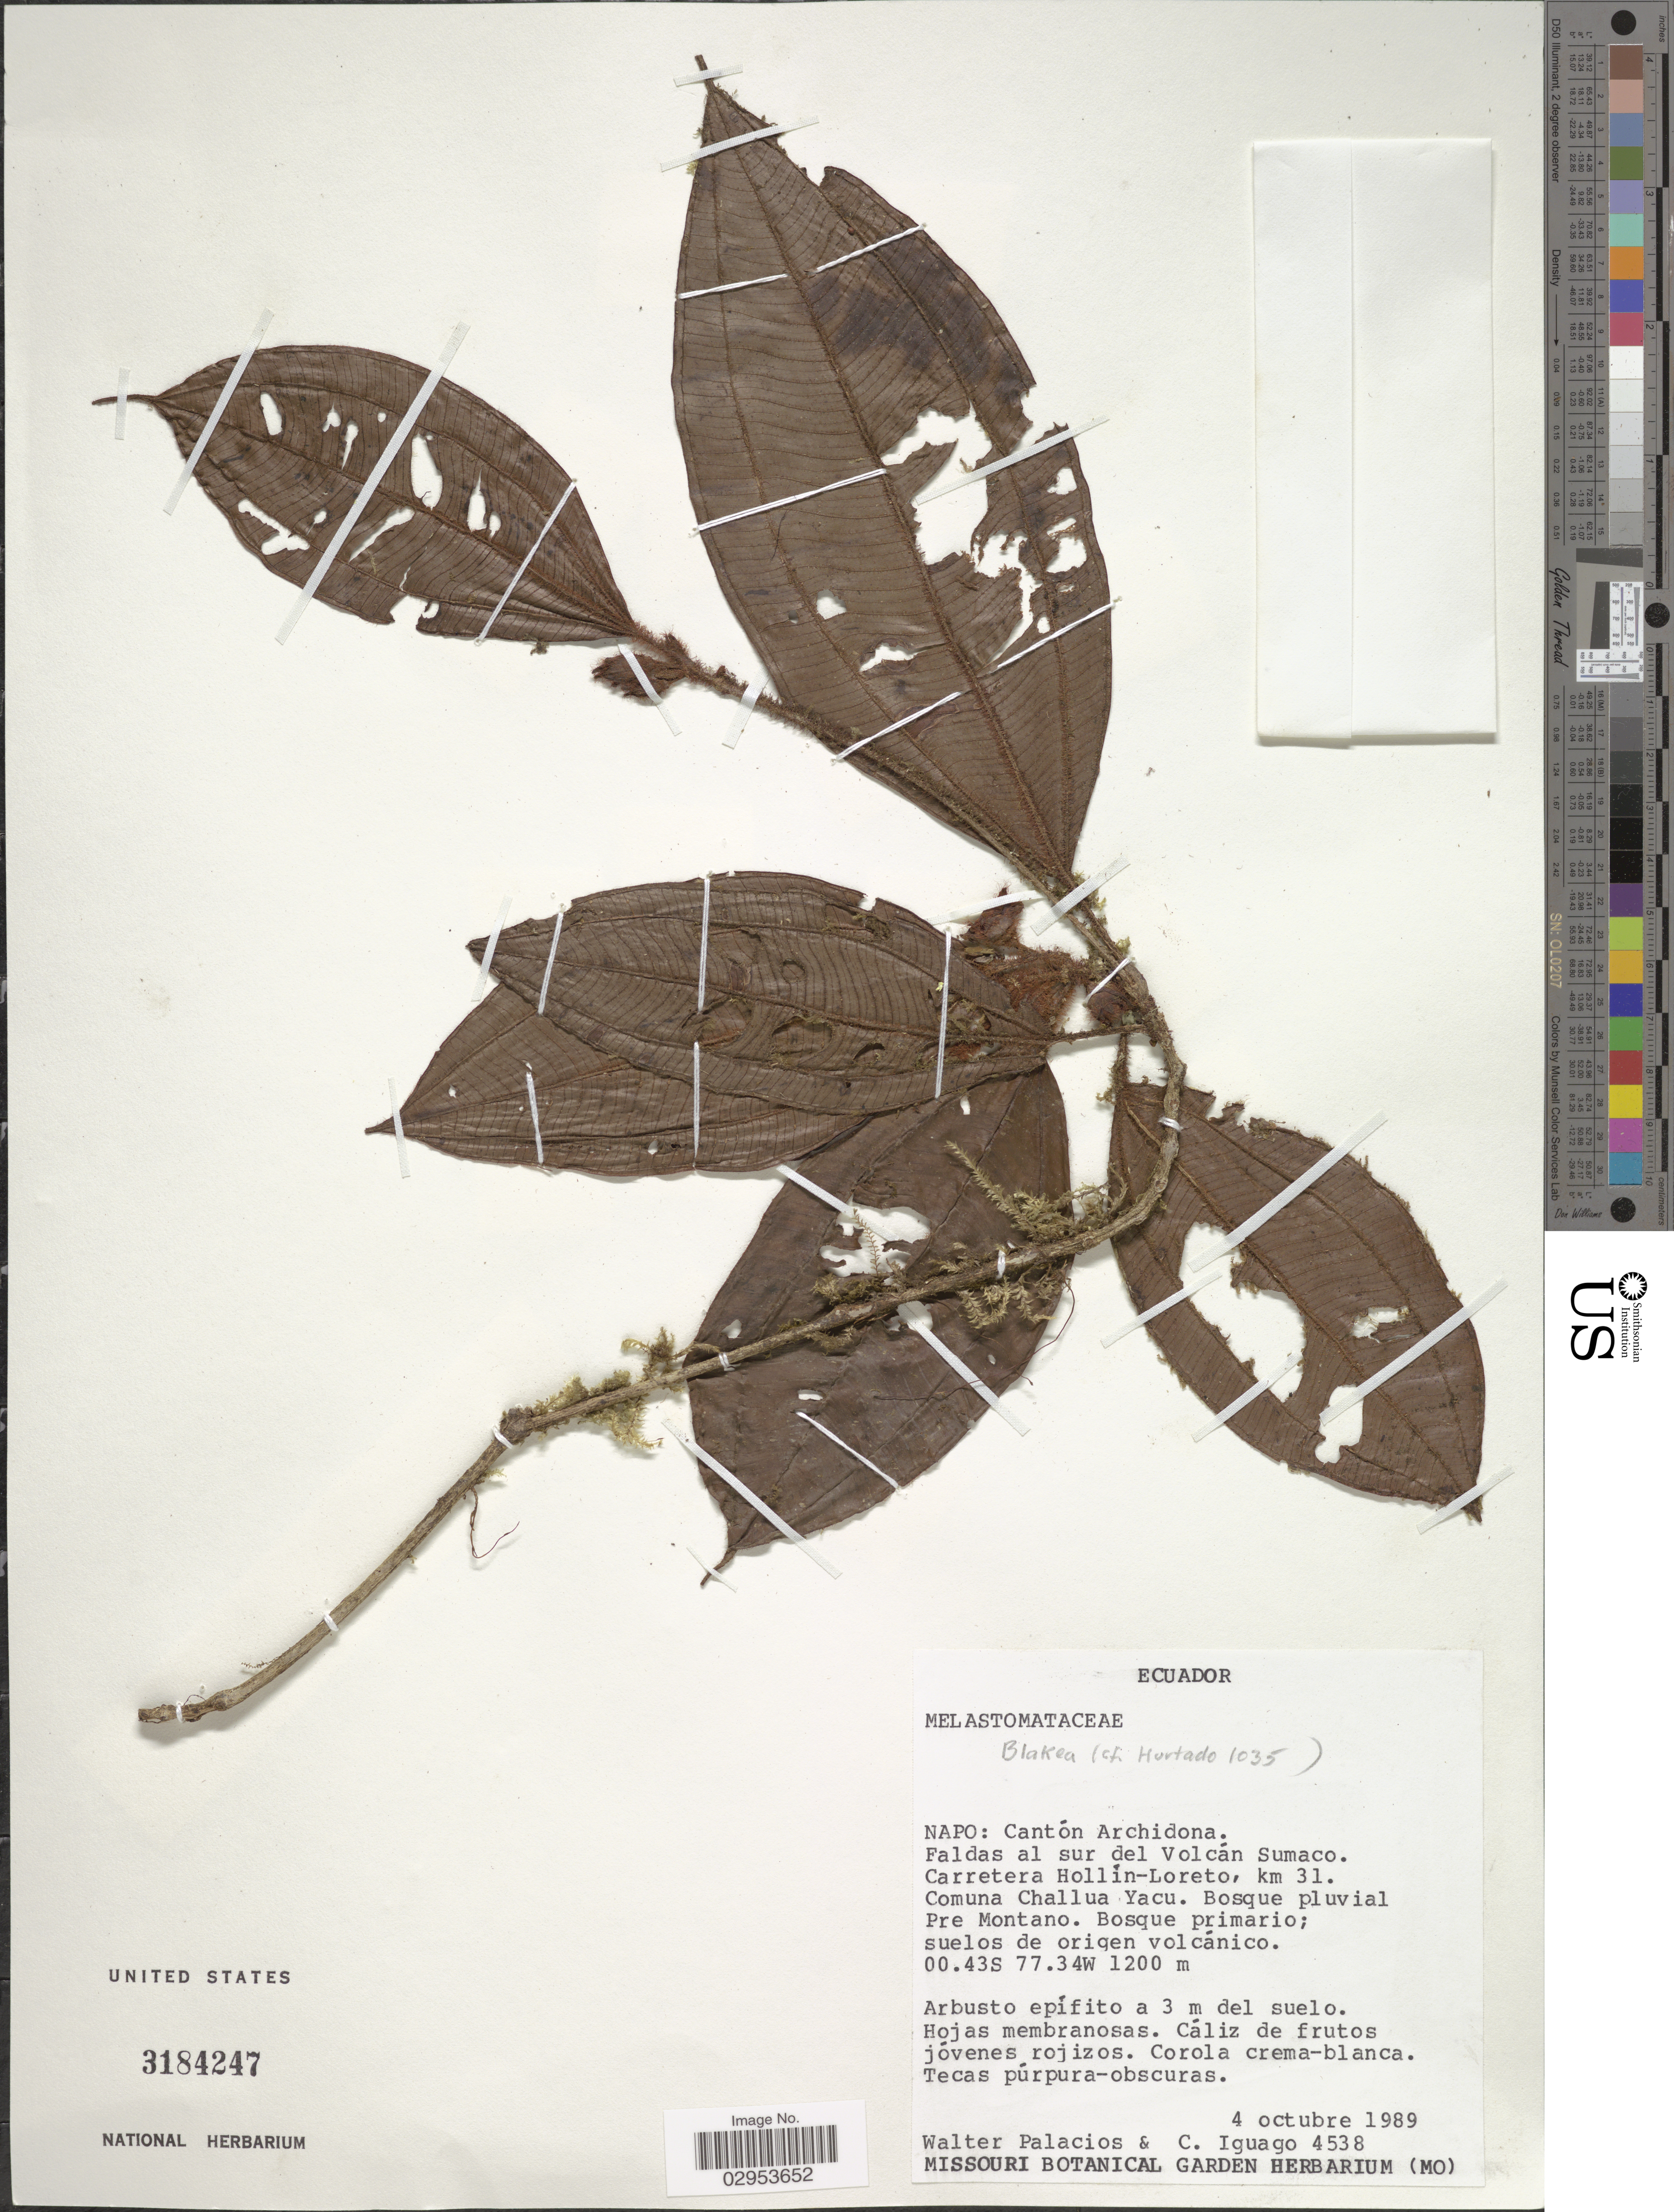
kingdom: Plantae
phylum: Tracheophyta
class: Magnoliopsida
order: Myrtales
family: Melastomataceae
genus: Blakea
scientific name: Blakea sp.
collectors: W. Palacios & C. Iguago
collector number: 4538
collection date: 1989-10-04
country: Ecuador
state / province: Napo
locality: Cantón Archidona. Faldas al sur del Volcán Sumaco. Carretera Hollín-Loreto, km 31. Comuna Challua Yacu.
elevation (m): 1200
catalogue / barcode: US 3184247